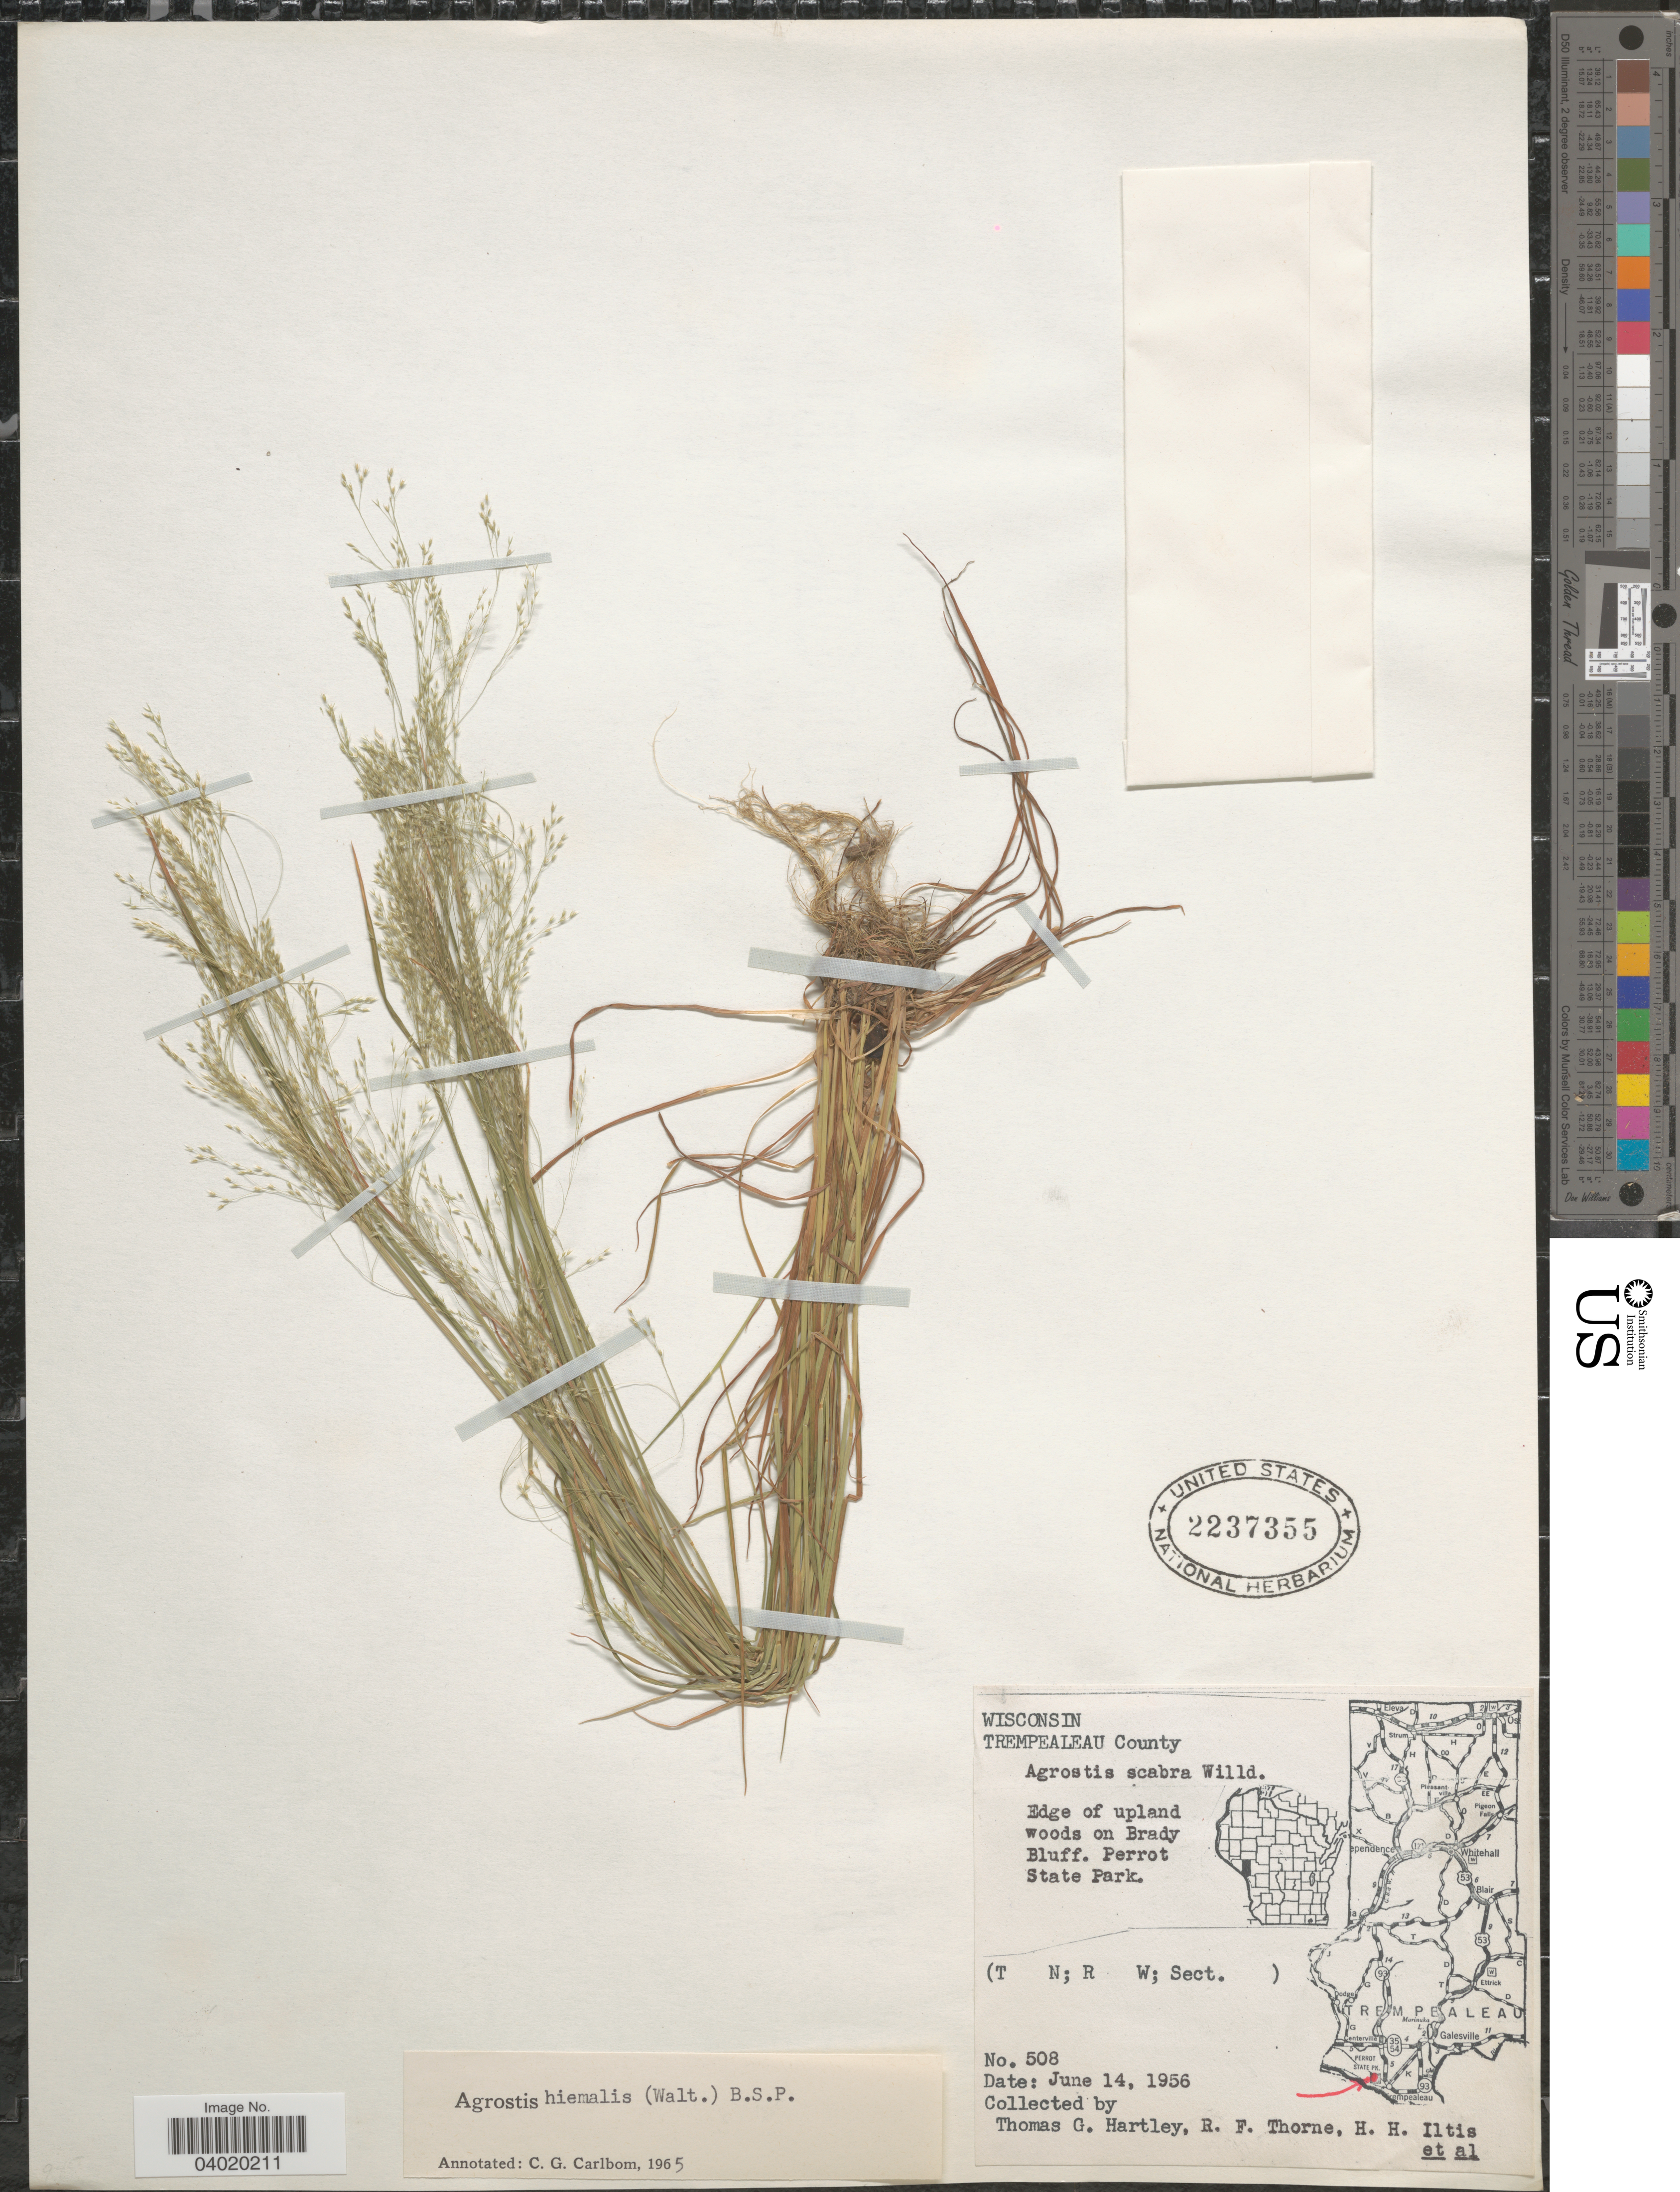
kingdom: Plantae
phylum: Tracheophyta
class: Liliopsida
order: Poales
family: Poaceae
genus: Agrostis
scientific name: Agrostis hyemalis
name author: (Walter) Britton et al.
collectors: T. G. Hartley, R. Thorne, H. H. Iltis & et al.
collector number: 508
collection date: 1956-06-14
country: United States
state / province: Wisconsin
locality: Trempealeau County. Edge of upland woods on Brady Bluff. Perrot State Park.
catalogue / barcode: US 2237355